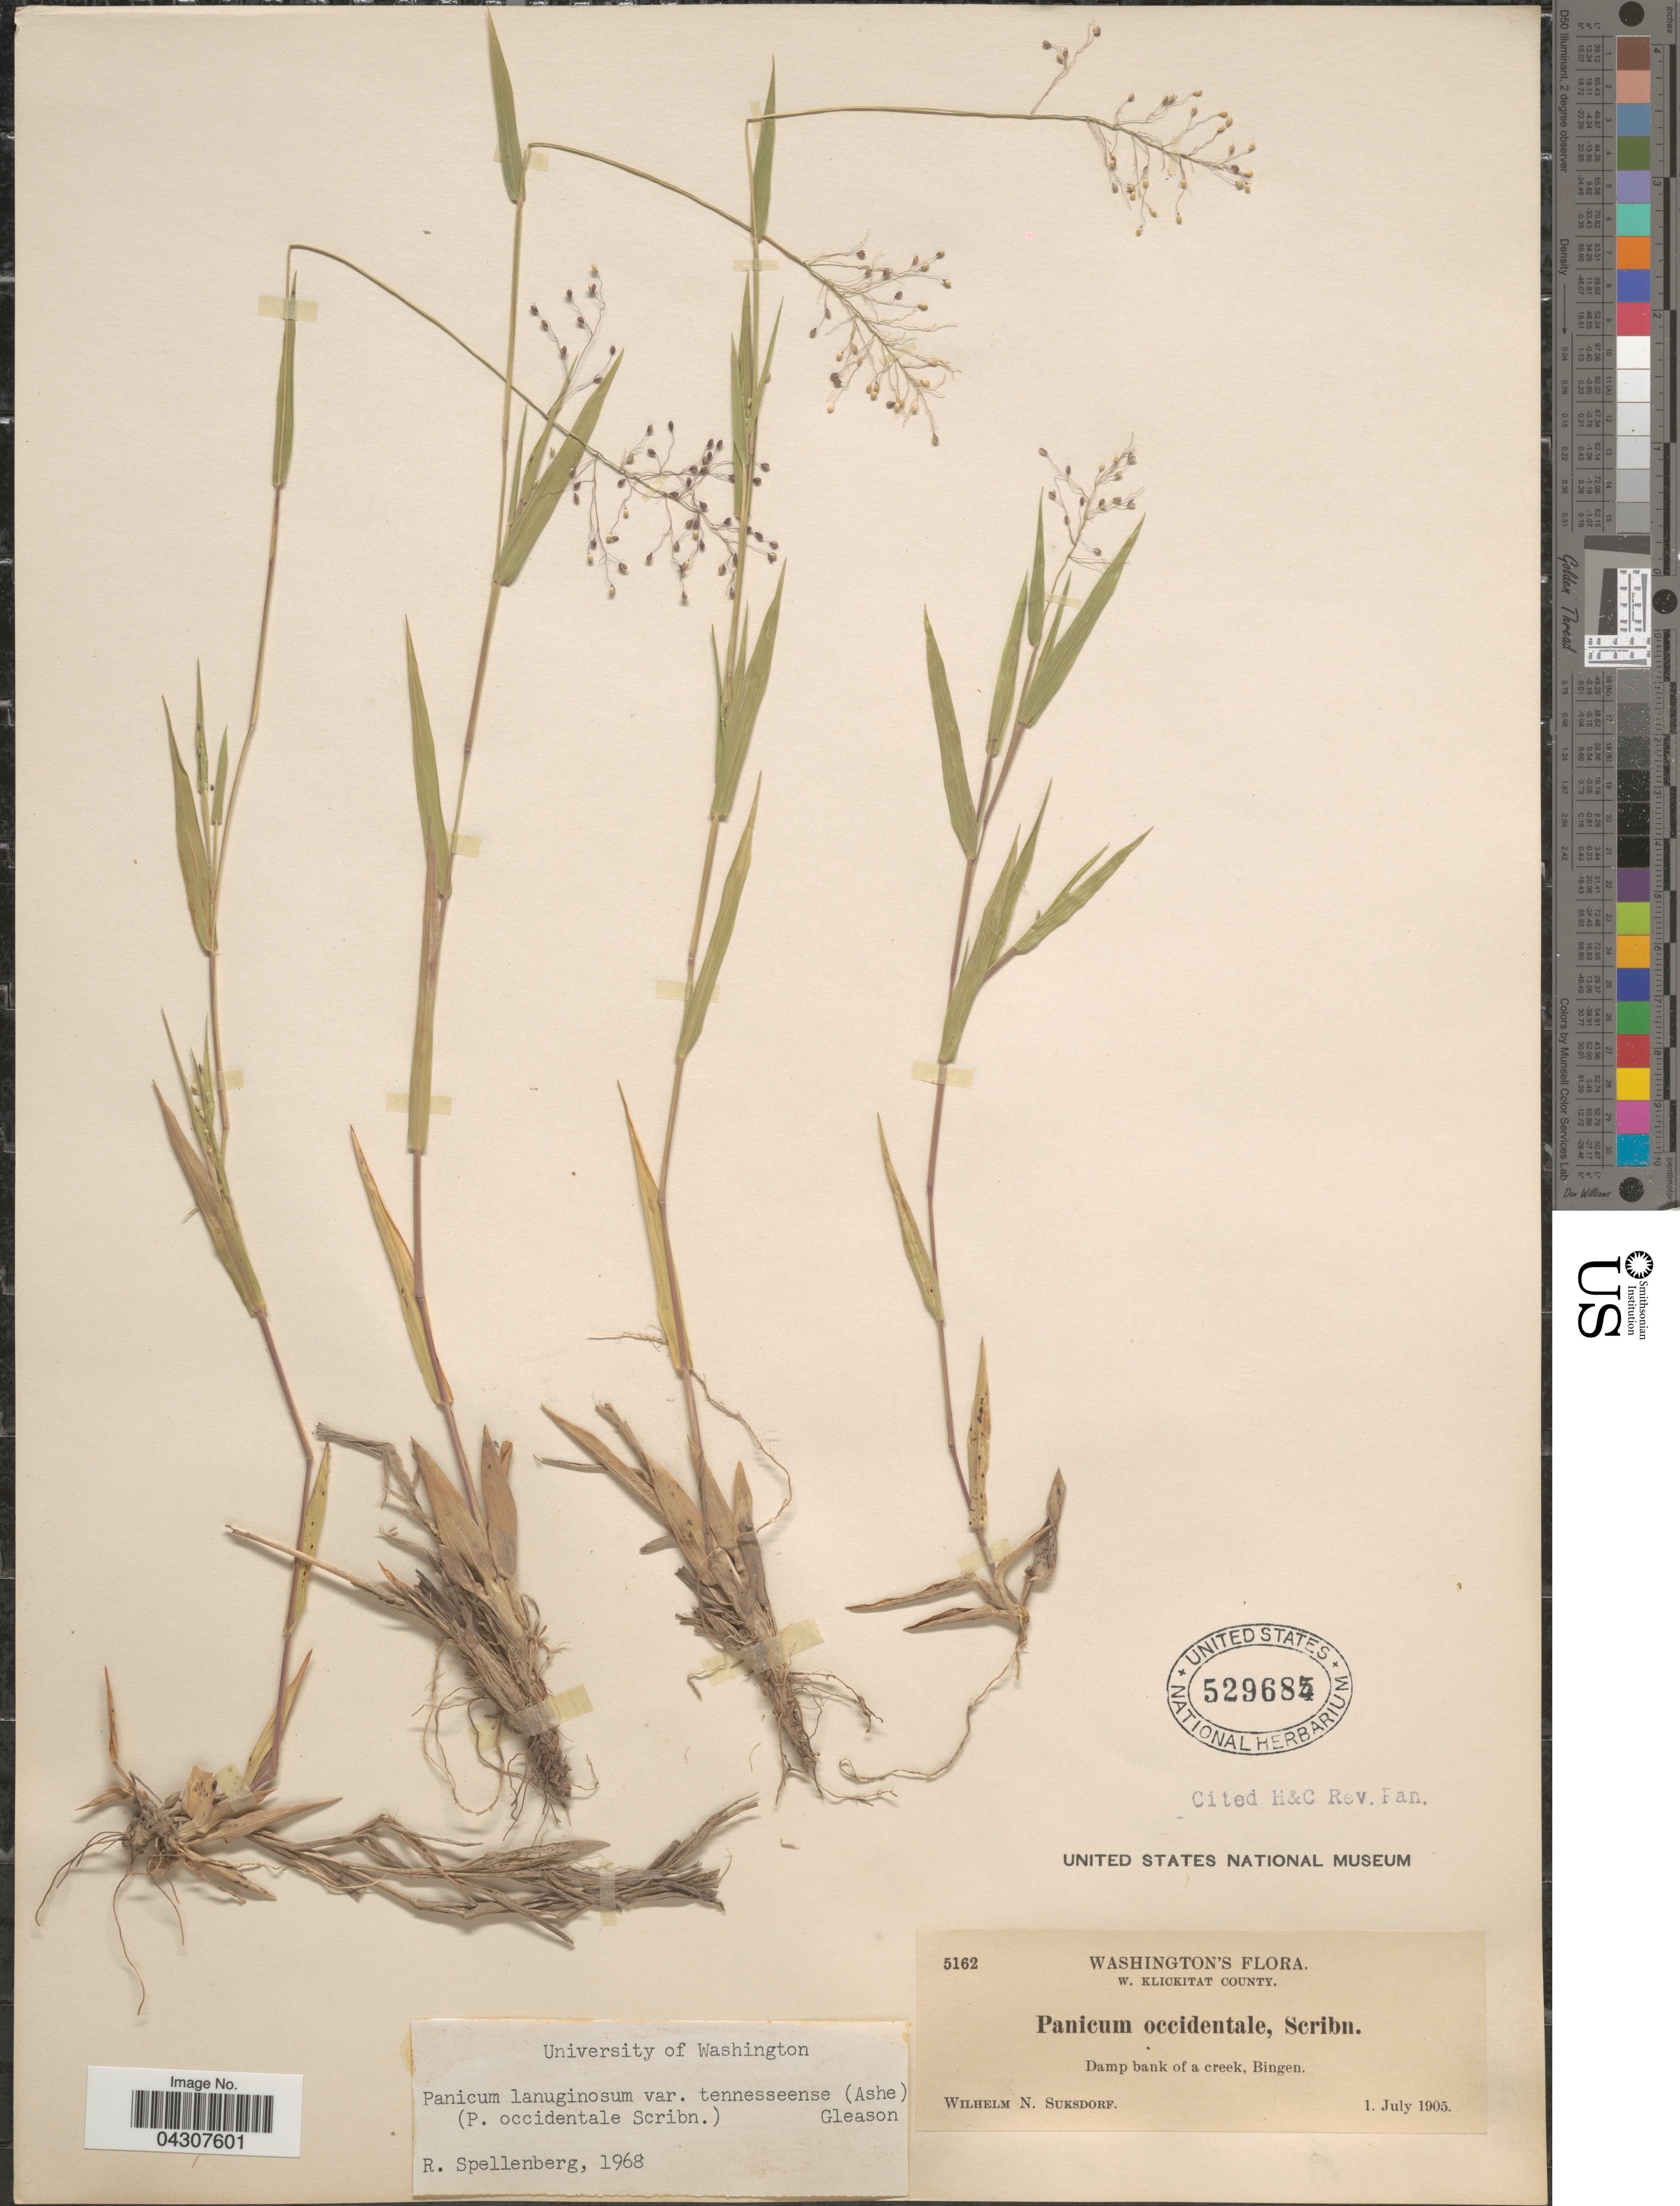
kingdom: Plantae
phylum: Tracheophyta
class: Liliopsida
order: Poales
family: Poaceae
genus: Dichanthelium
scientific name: Dichanthelium acuminatum var. acuminatum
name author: (Sw.) Gould & C.A. Clark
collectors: W. N. Suksdorf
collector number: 5162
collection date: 1905-07-01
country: United States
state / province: Washington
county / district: Klickitat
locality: W. Klickitat County. Damp bank of a creek, Bingen.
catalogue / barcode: US 529685